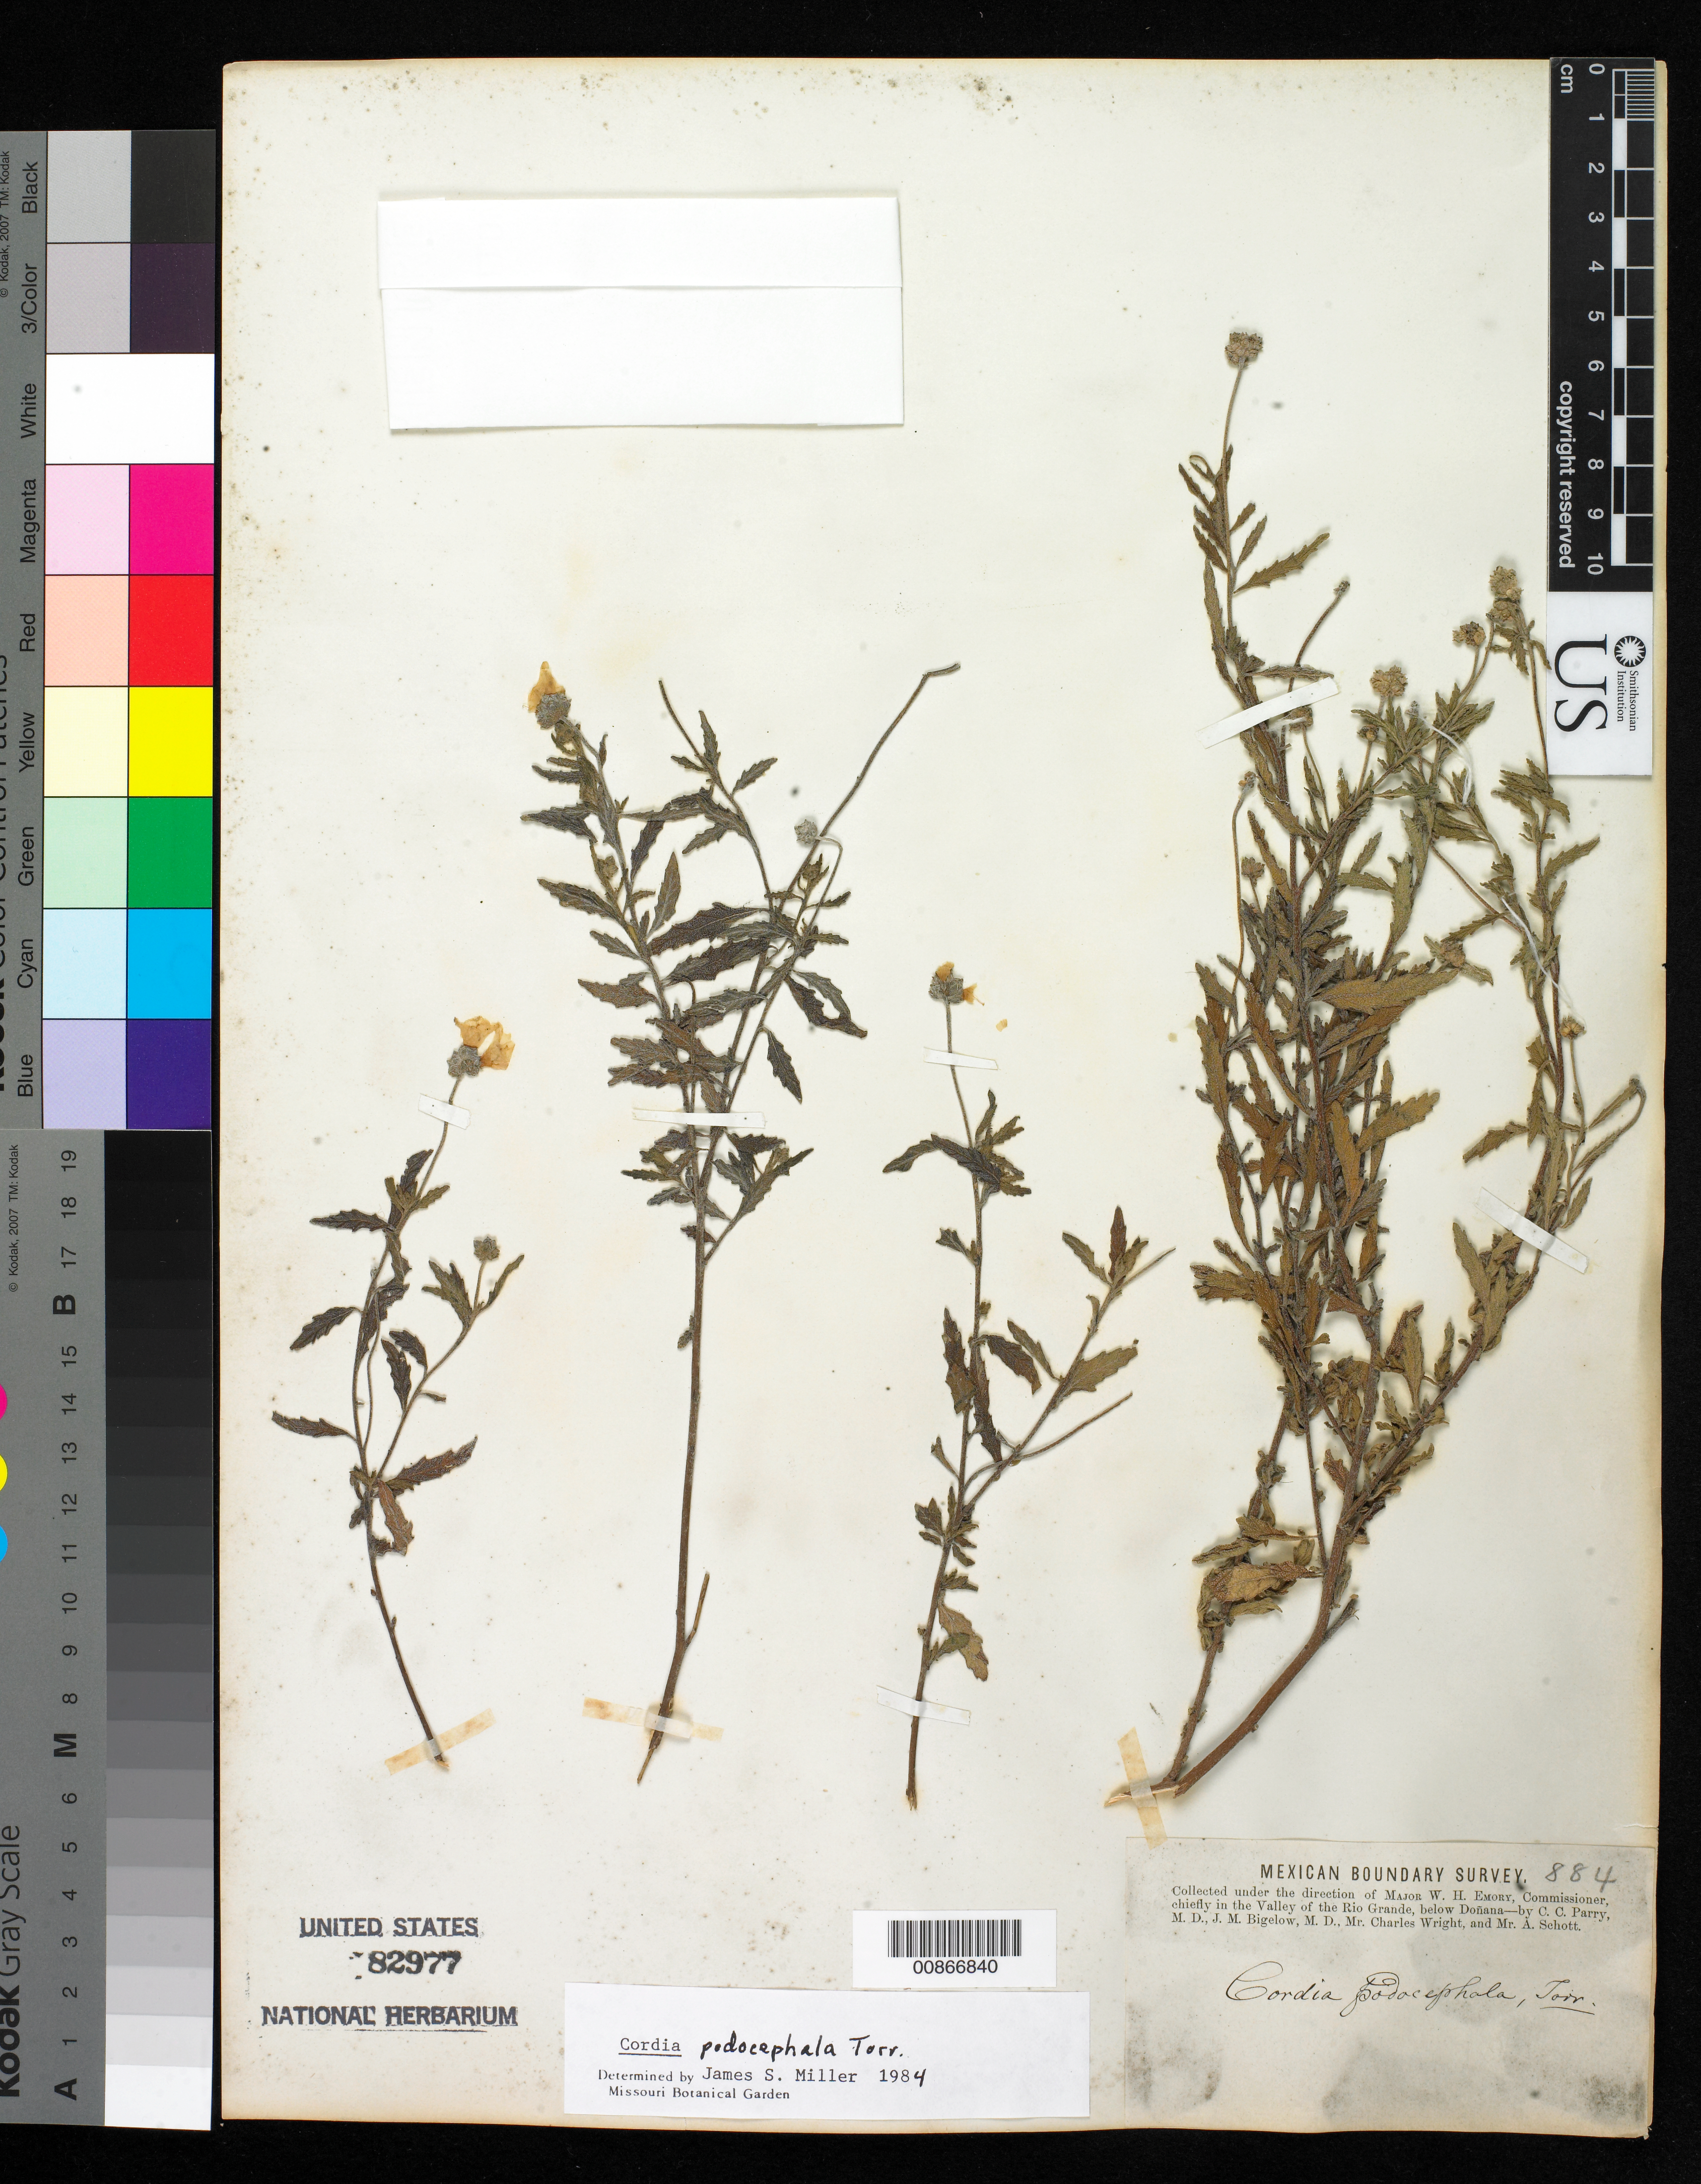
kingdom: Plantae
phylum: Tracheophyta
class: Magnoliopsida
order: Boraginales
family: Cordiaceae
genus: Cordia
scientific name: Cordia podocephala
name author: Torr.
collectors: C. C. Parry, J. M. Bigelow, C. Wright & A. C. V. Schott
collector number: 884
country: United States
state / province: New Mexico / Texas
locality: Valley of the Rio Grande, below Doñana.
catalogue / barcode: US 82977